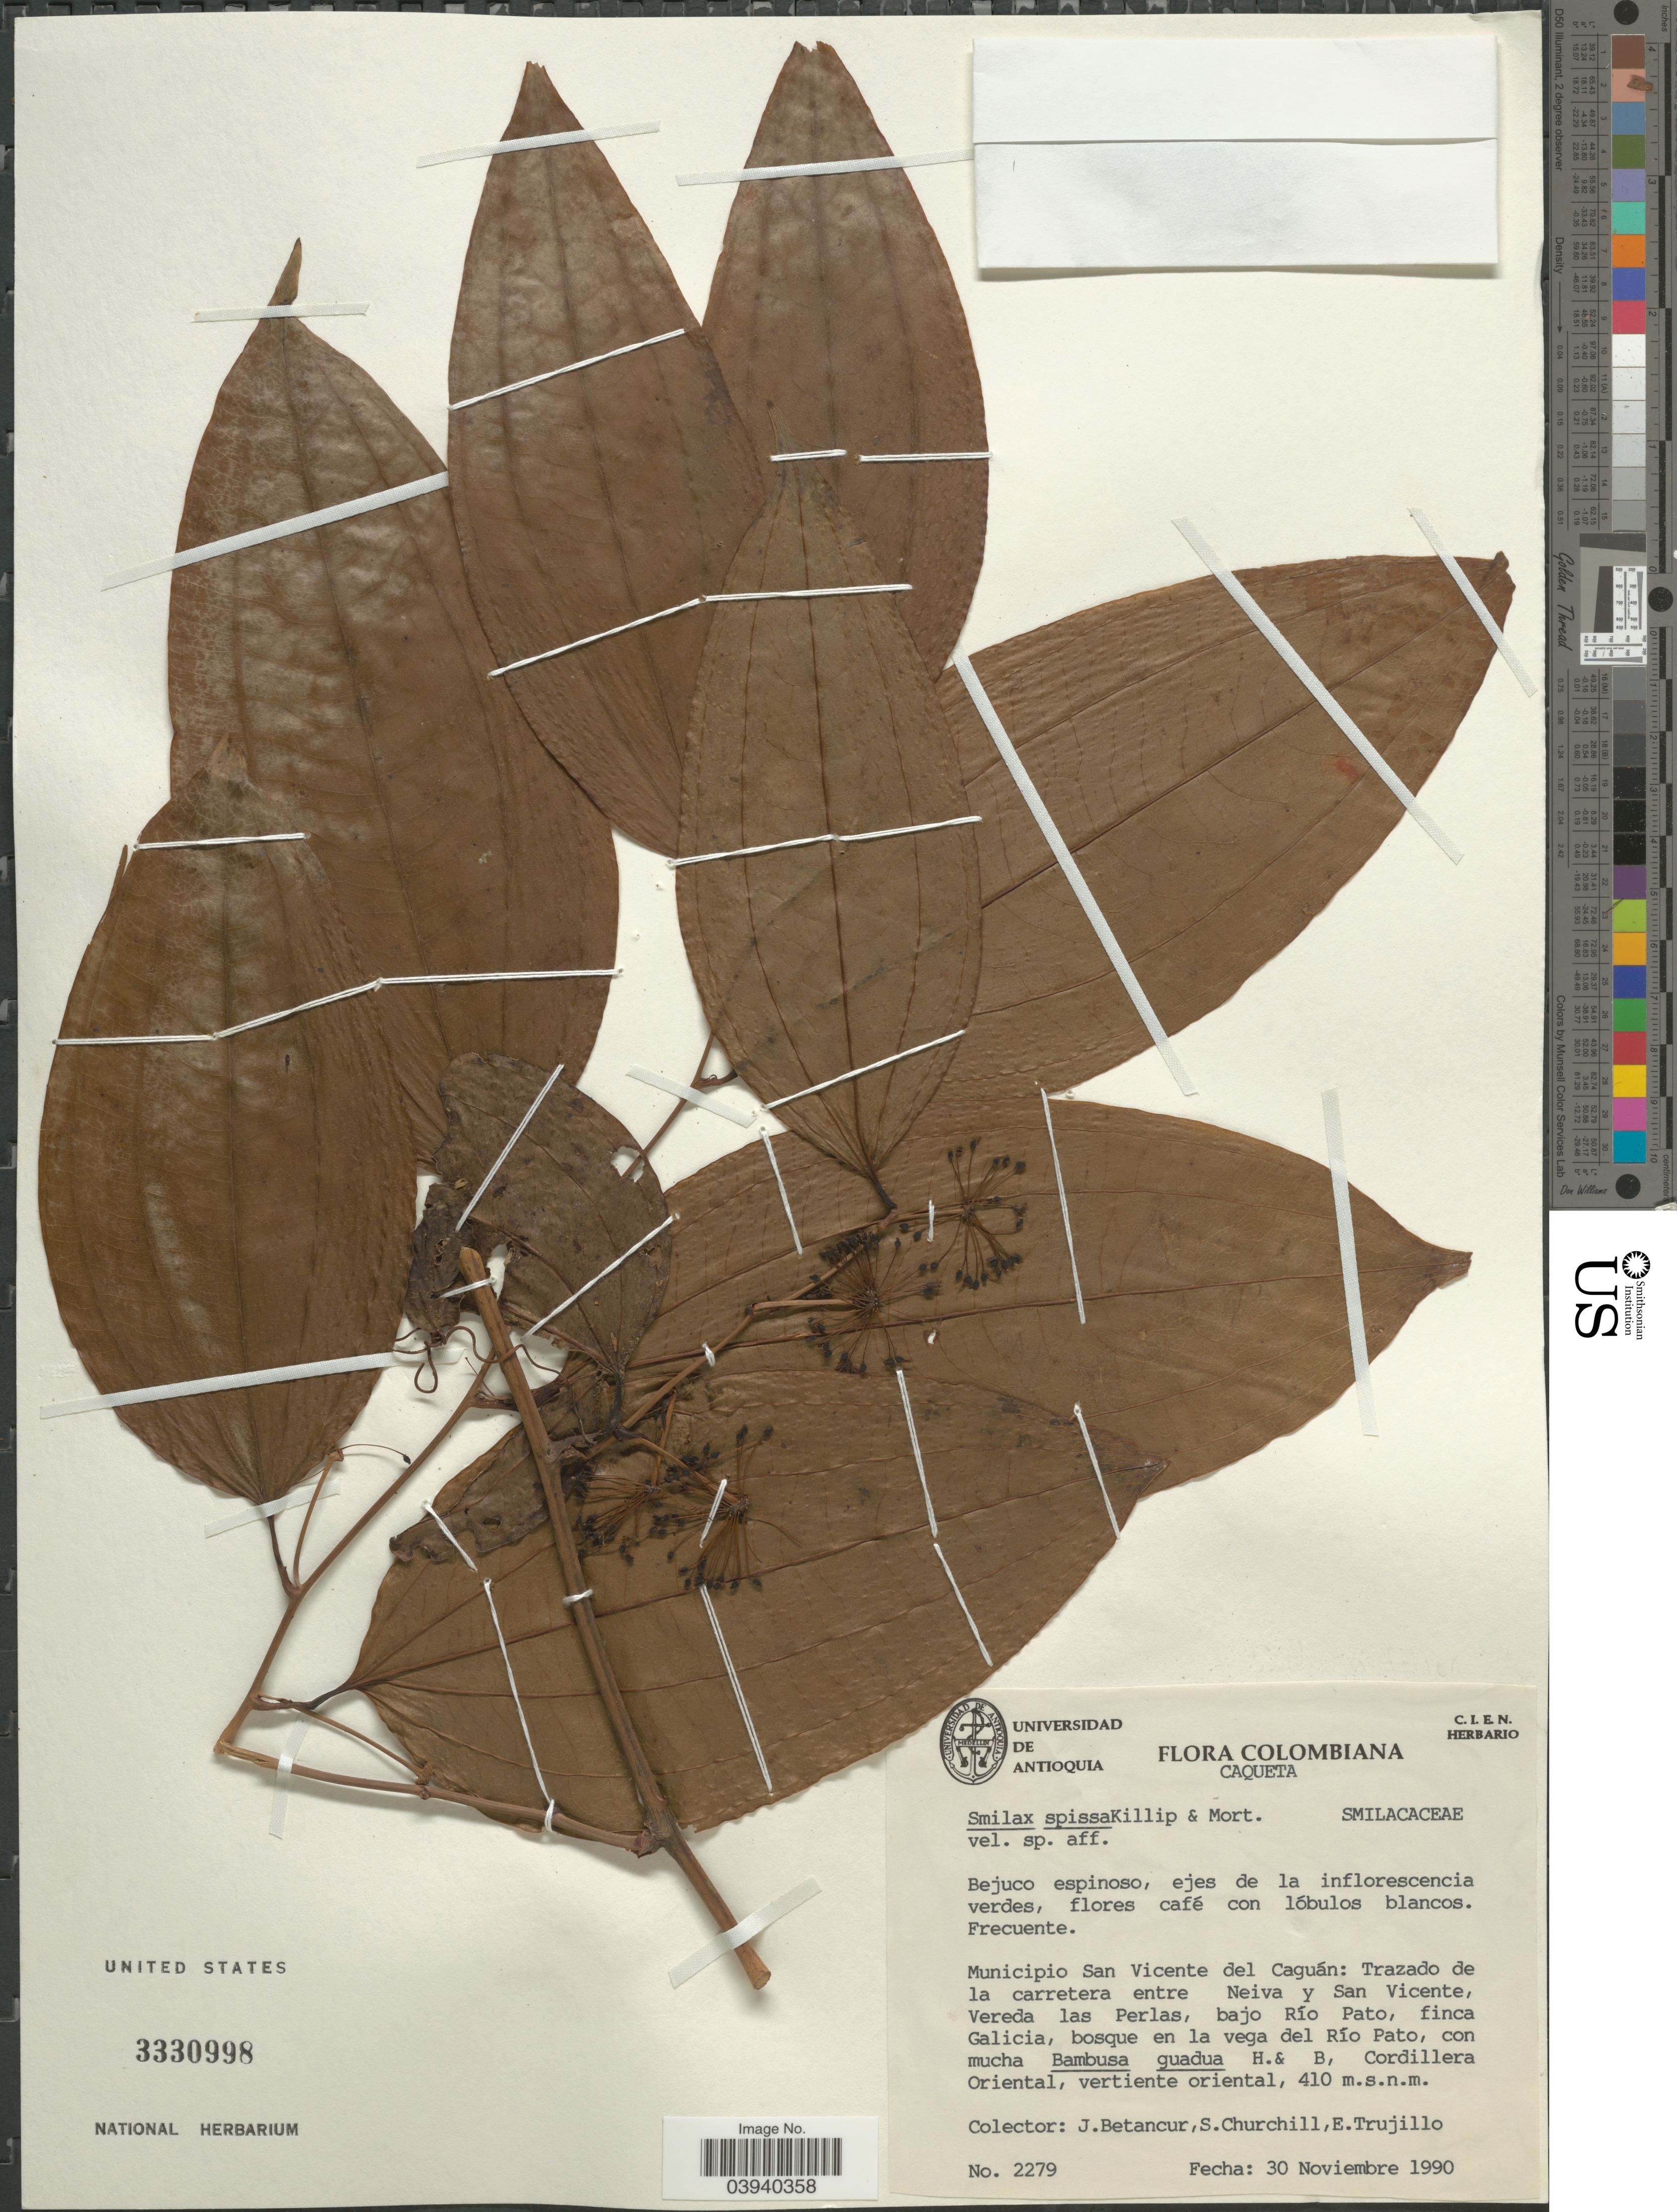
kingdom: Plantae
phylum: Tracheophyta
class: Liliopsida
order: Liliales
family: Smilacaceae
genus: Smilax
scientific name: Smilax spissa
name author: Killip & C.V. Morton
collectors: J. Betancur, S. Churchill & E. Trujillo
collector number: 2279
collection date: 1990-11-30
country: Colombia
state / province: Caquetá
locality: Municipio San Vicente del Caguán: Trazado de la carretera entre Neiva y San Vicente, Vereda las Perlas, bajo Río Pato, finca Galicia, bosque en la vega del Río Pato, Cordillera Oriental.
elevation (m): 410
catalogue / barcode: US 3330998